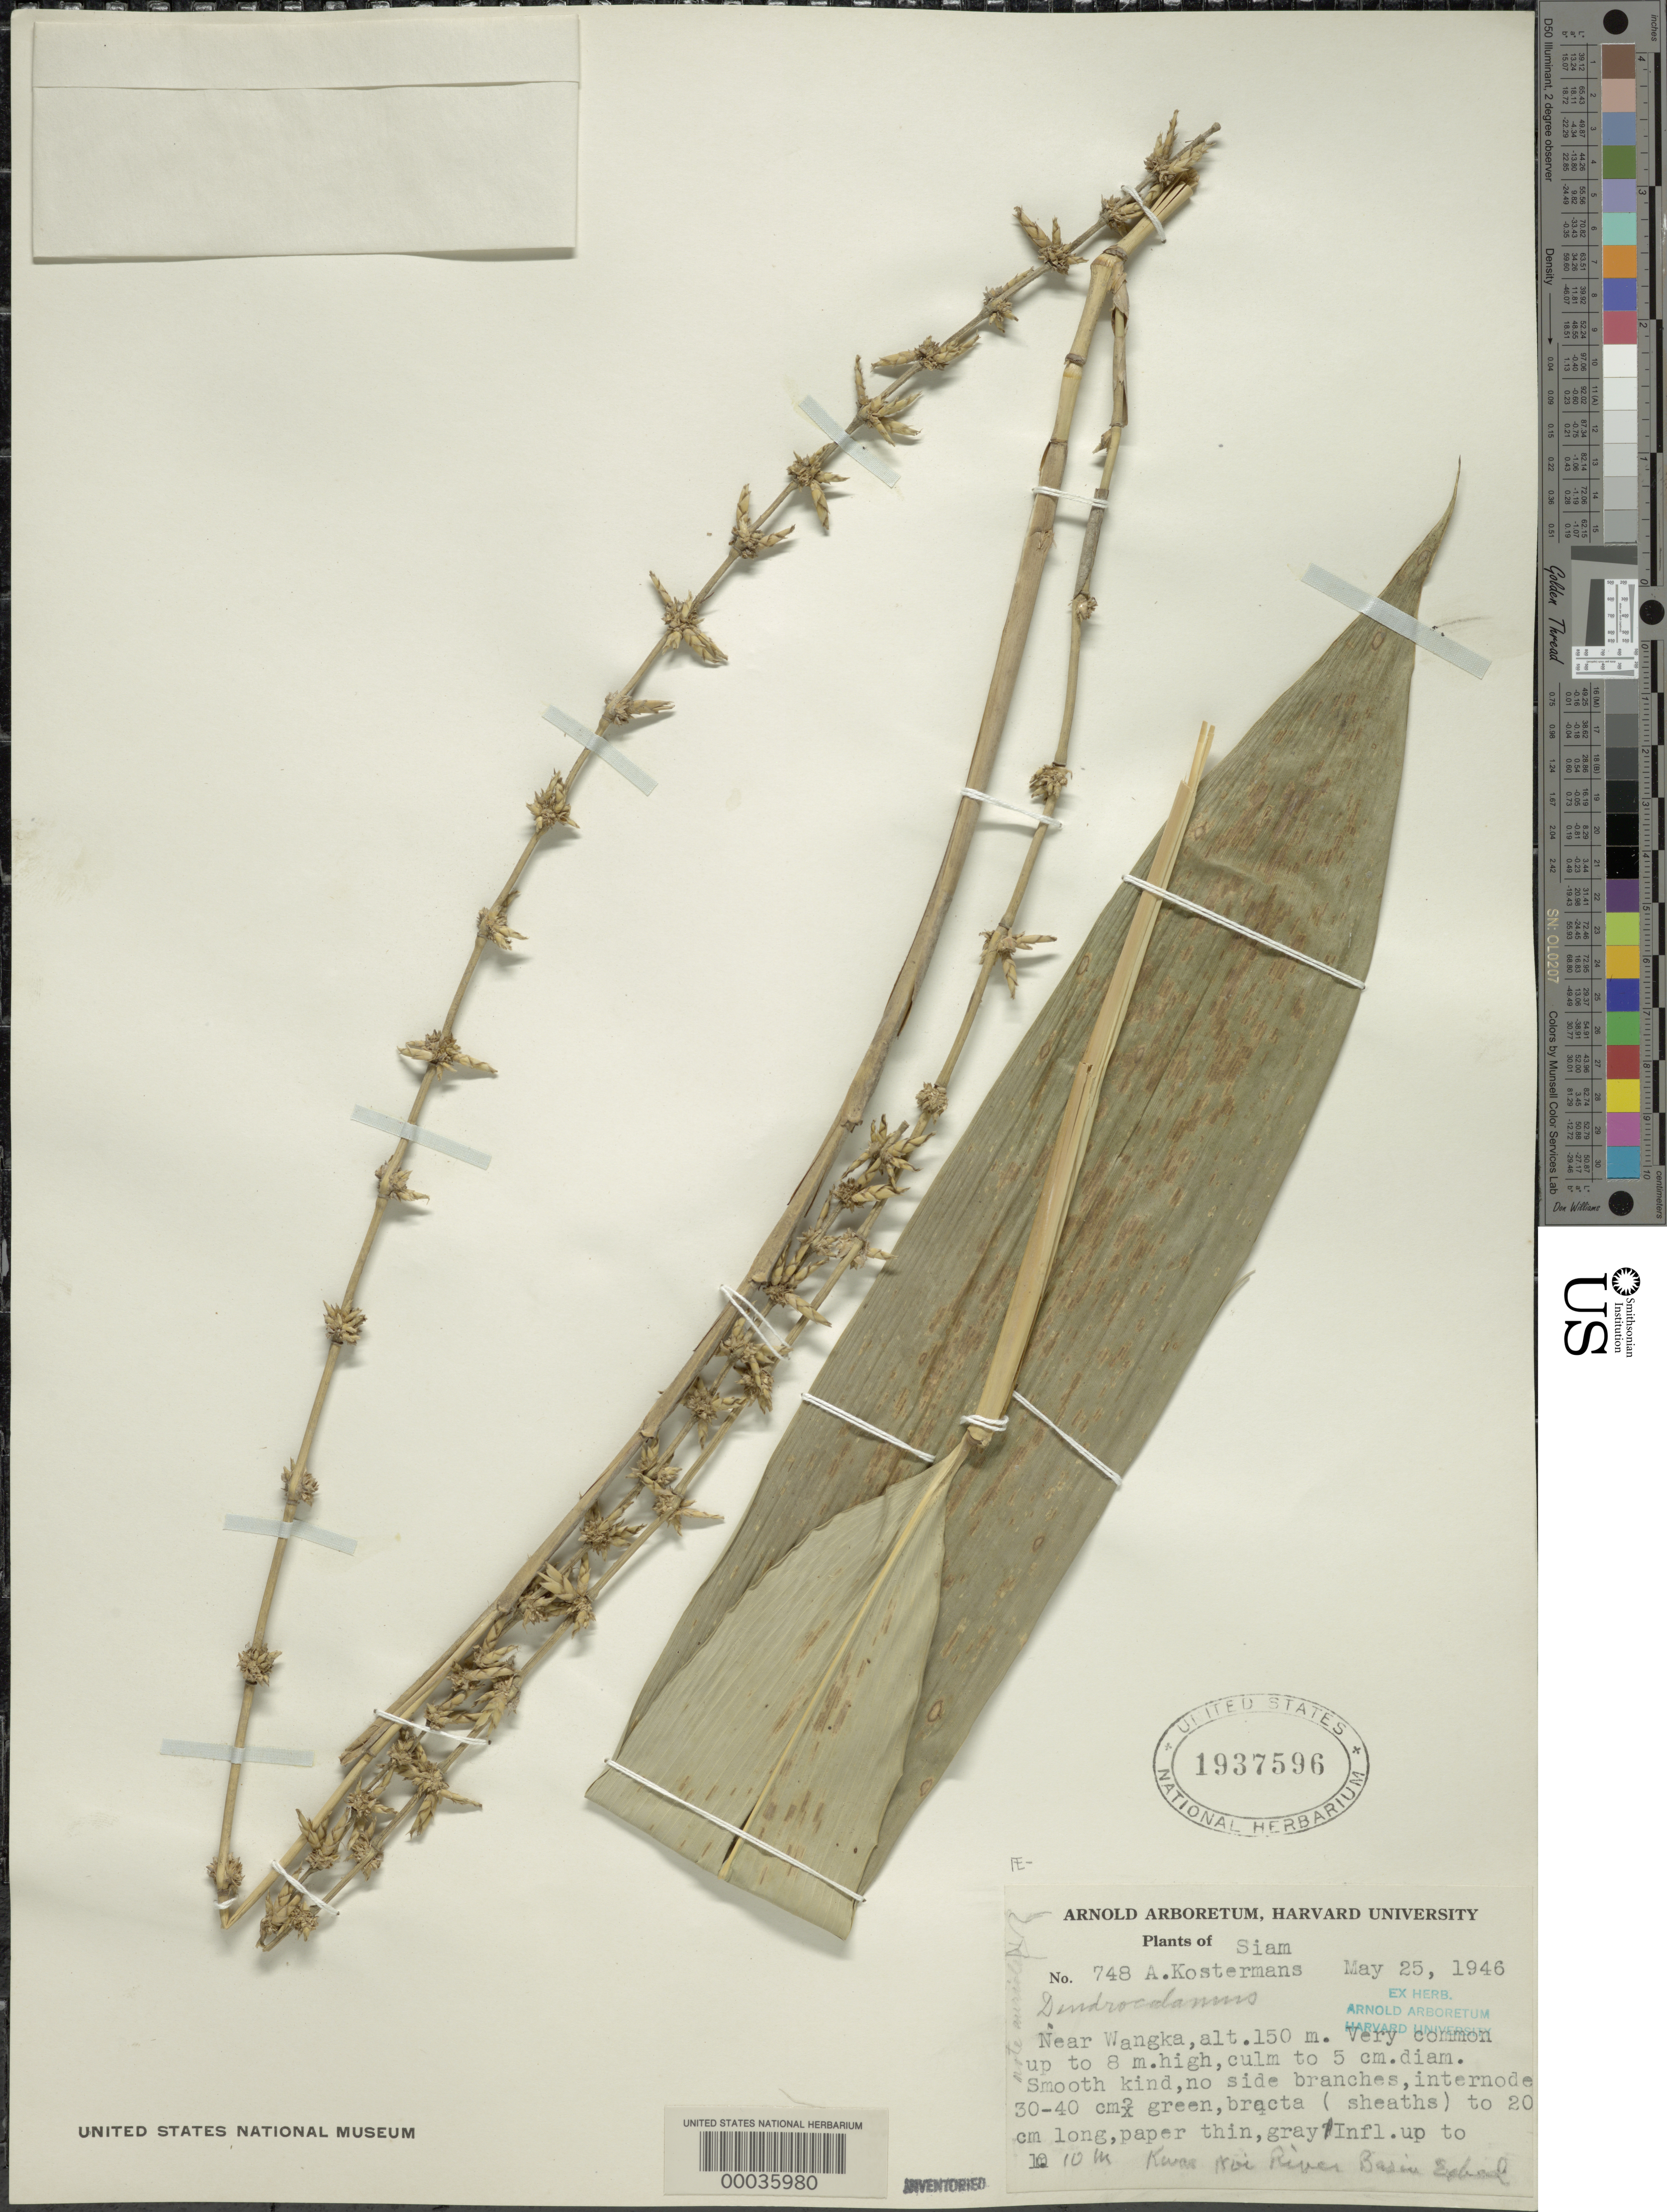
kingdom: Plantae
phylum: Tracheophyta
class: Liliopsida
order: Poales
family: Poaceae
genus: Dendrocalamus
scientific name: Dendrocalamus sp.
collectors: A. J. G. Kostermans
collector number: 748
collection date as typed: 25 May 1946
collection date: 1946-05-25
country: Thailand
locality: Wangka, kwae noi river basin exped.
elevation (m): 150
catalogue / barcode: US 1937596